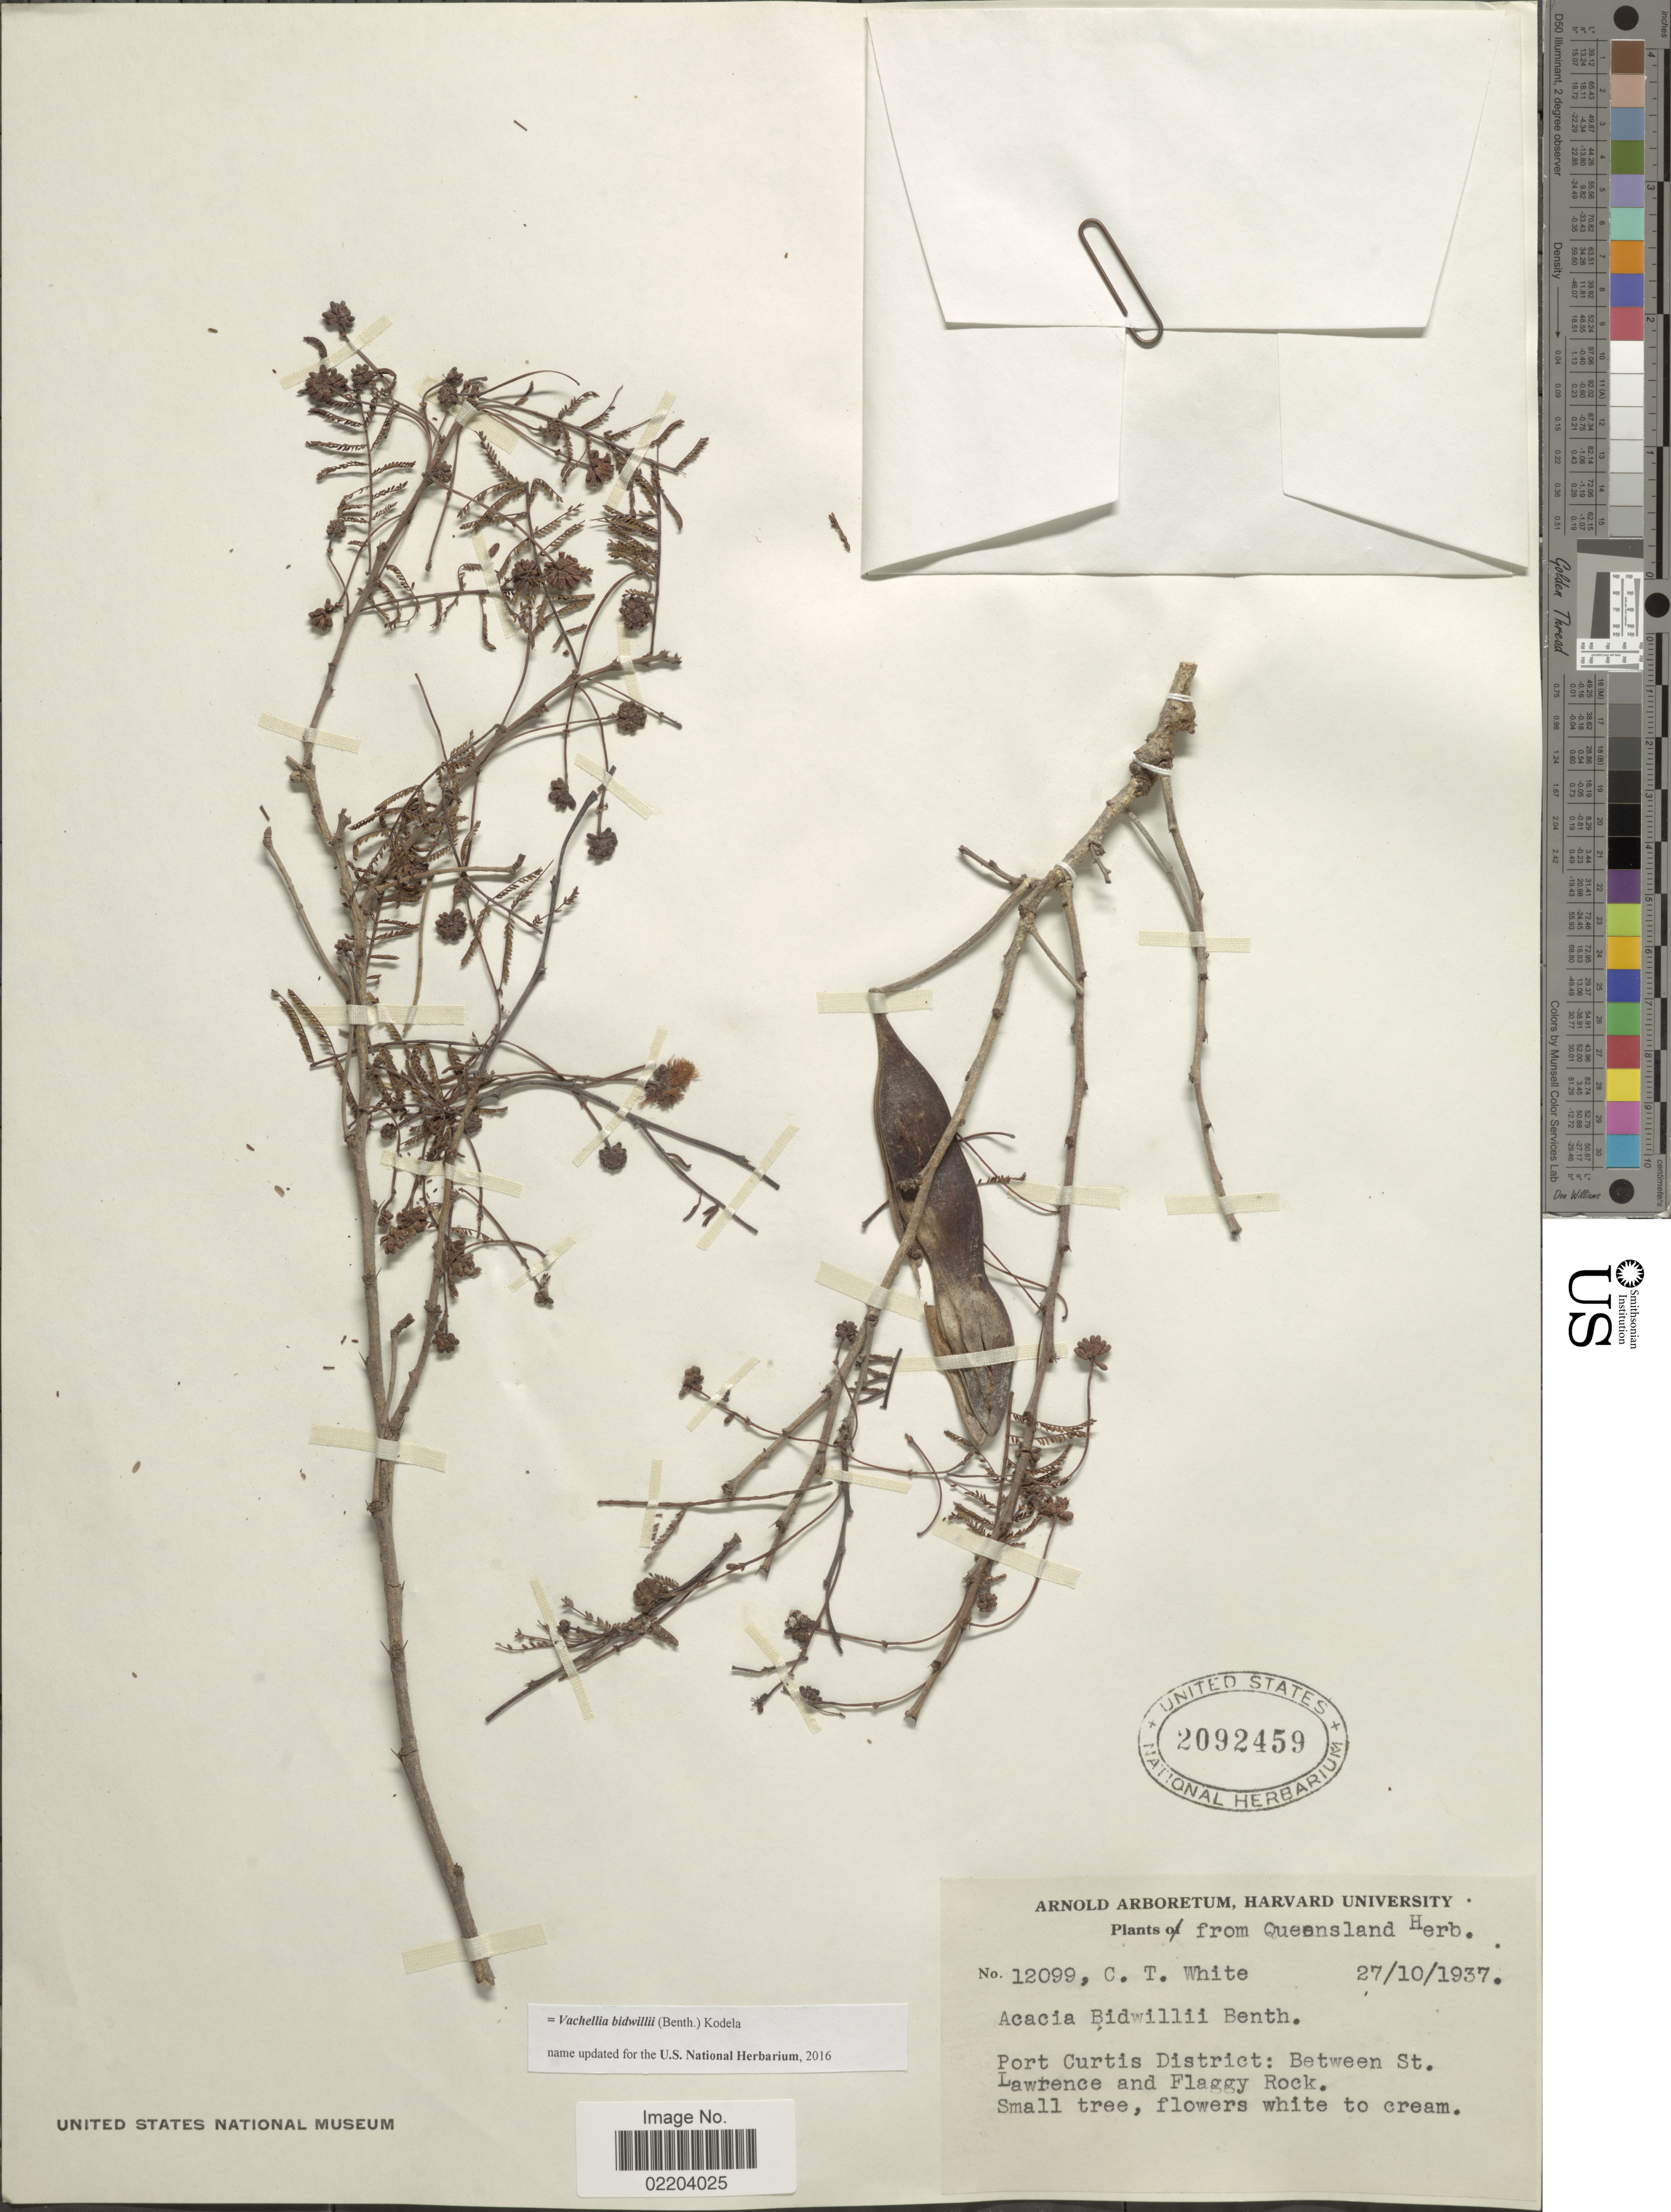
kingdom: Plantae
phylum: Tracheophyta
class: Magnoliopsida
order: Fabales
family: Fabaceae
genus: Vachellia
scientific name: Vachellia bidwellii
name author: (Benth.) Kodela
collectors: C. T. White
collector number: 12099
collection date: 1937-10-27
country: Australia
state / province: Queensland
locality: Port Curtis District: Between St. Lawrence and Flaggy Rock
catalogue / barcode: US 2092459